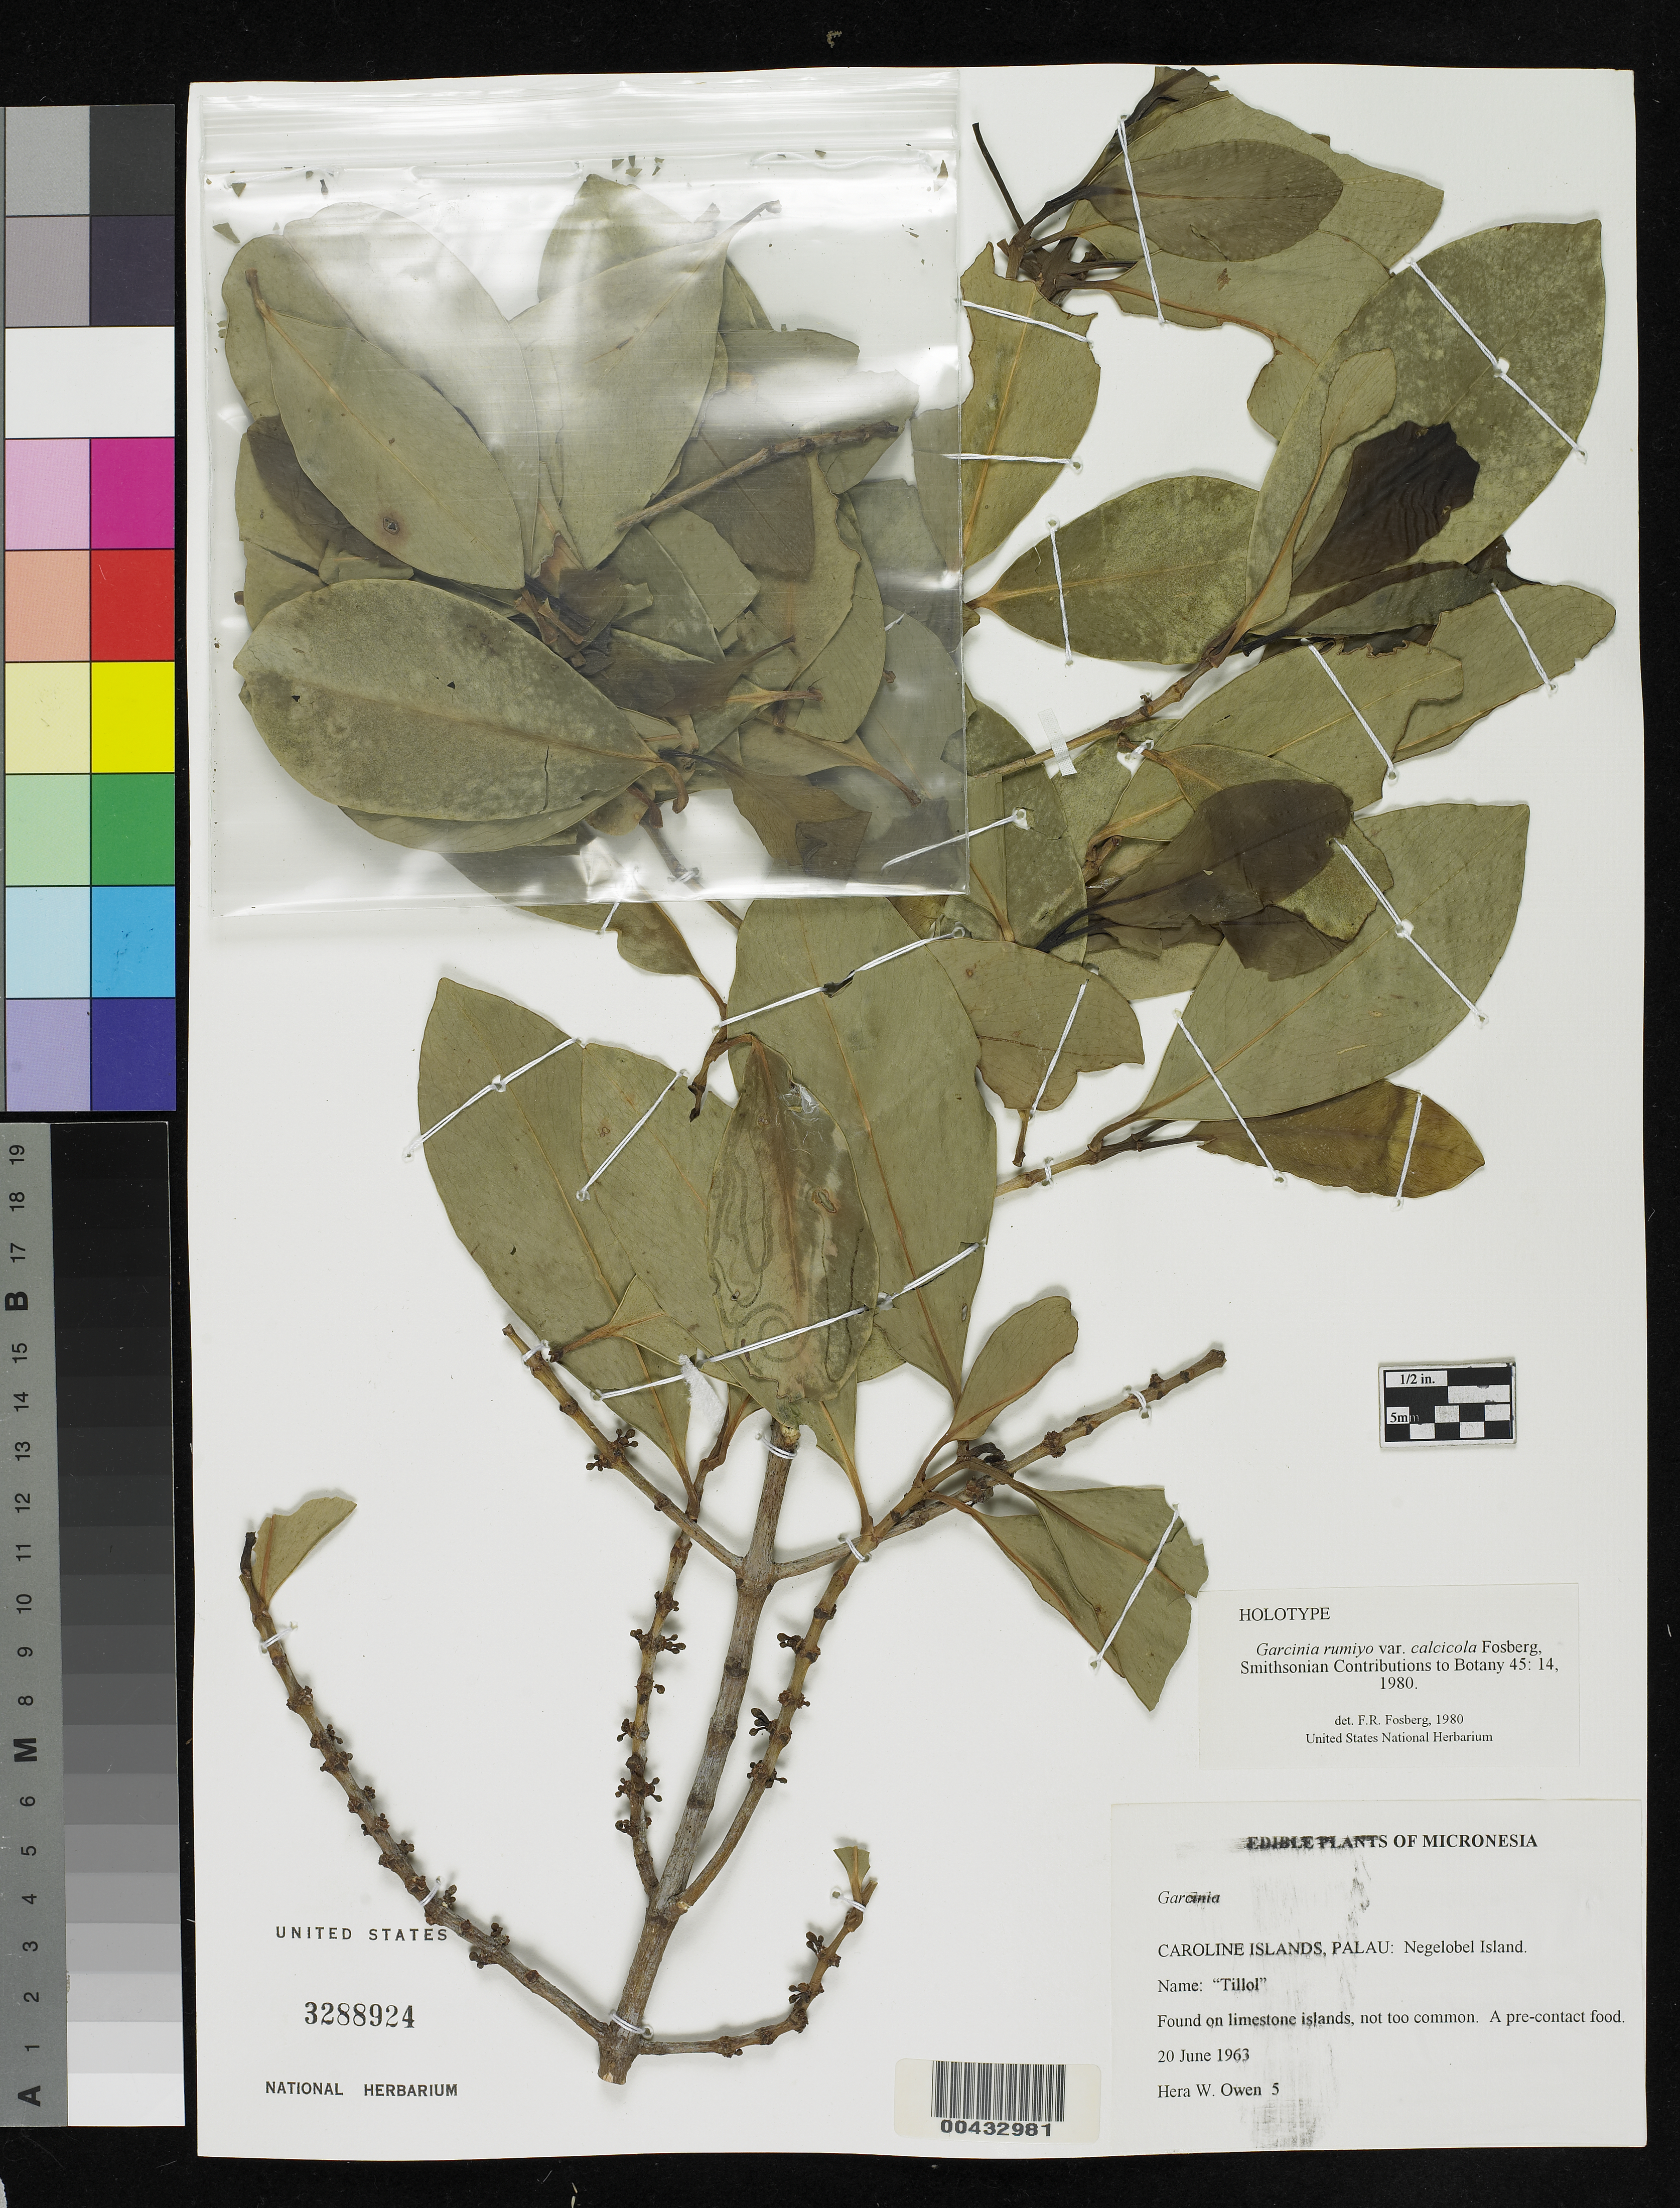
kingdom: Plantae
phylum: Tracheophyta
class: Magnoliopsida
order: Malpighiales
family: Clusiaceae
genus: Garcinia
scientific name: Garcinia rumiyo var. calicola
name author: Fosberg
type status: Holotype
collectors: H. Owen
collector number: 5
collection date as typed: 20 Jun 1963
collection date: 1963-06-20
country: Palau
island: Negelobel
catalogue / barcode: US 3288924